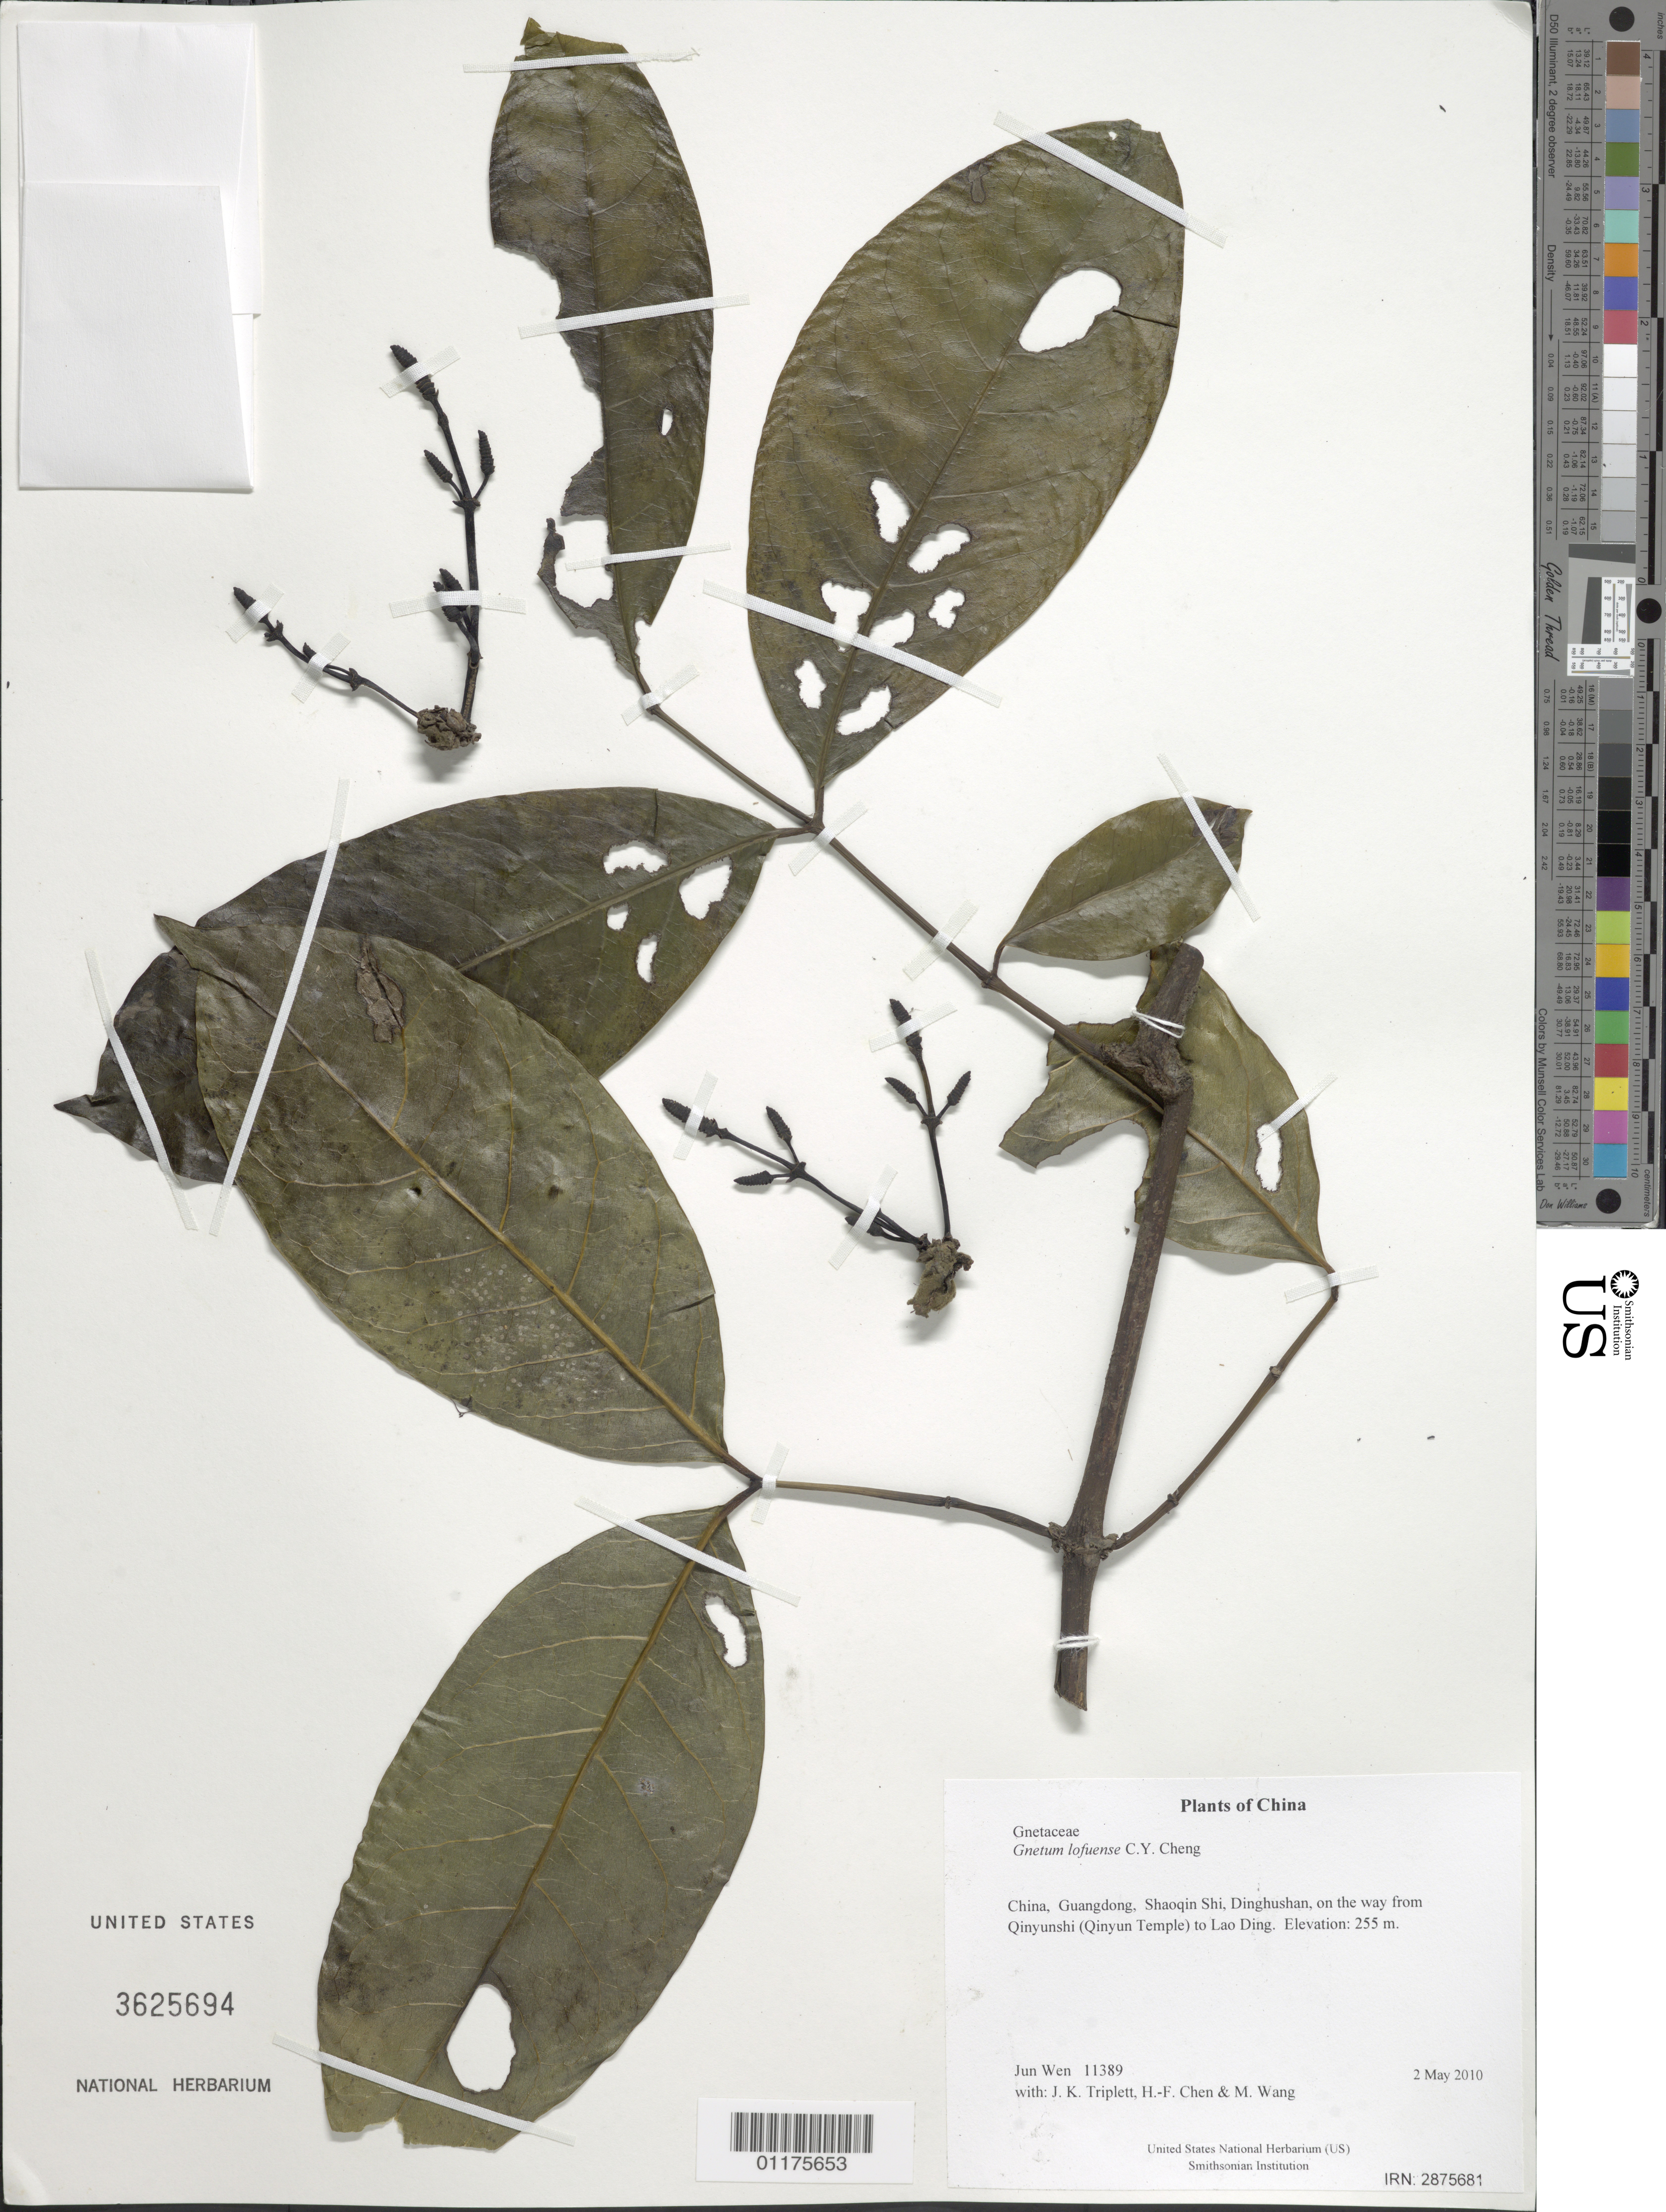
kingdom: Plantae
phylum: Tracheophyta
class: Gnetopsida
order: Gnetales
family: Gnetaceae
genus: Gnetum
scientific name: Gnetum lofuense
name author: C.Y. Cheng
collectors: J. Wen, J. K. Triplett, H.-F. Chen & M. Wang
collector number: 11389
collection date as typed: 2 May 2010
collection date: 2010-05-02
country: China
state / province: Guangdong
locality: Shaoqin Shi, Dinghushan, on the way from Qinyunshi (Qinyun Temple) to Lao Ding.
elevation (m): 255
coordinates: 23 09.575 N, 112 31.817 E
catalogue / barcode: US 3625694